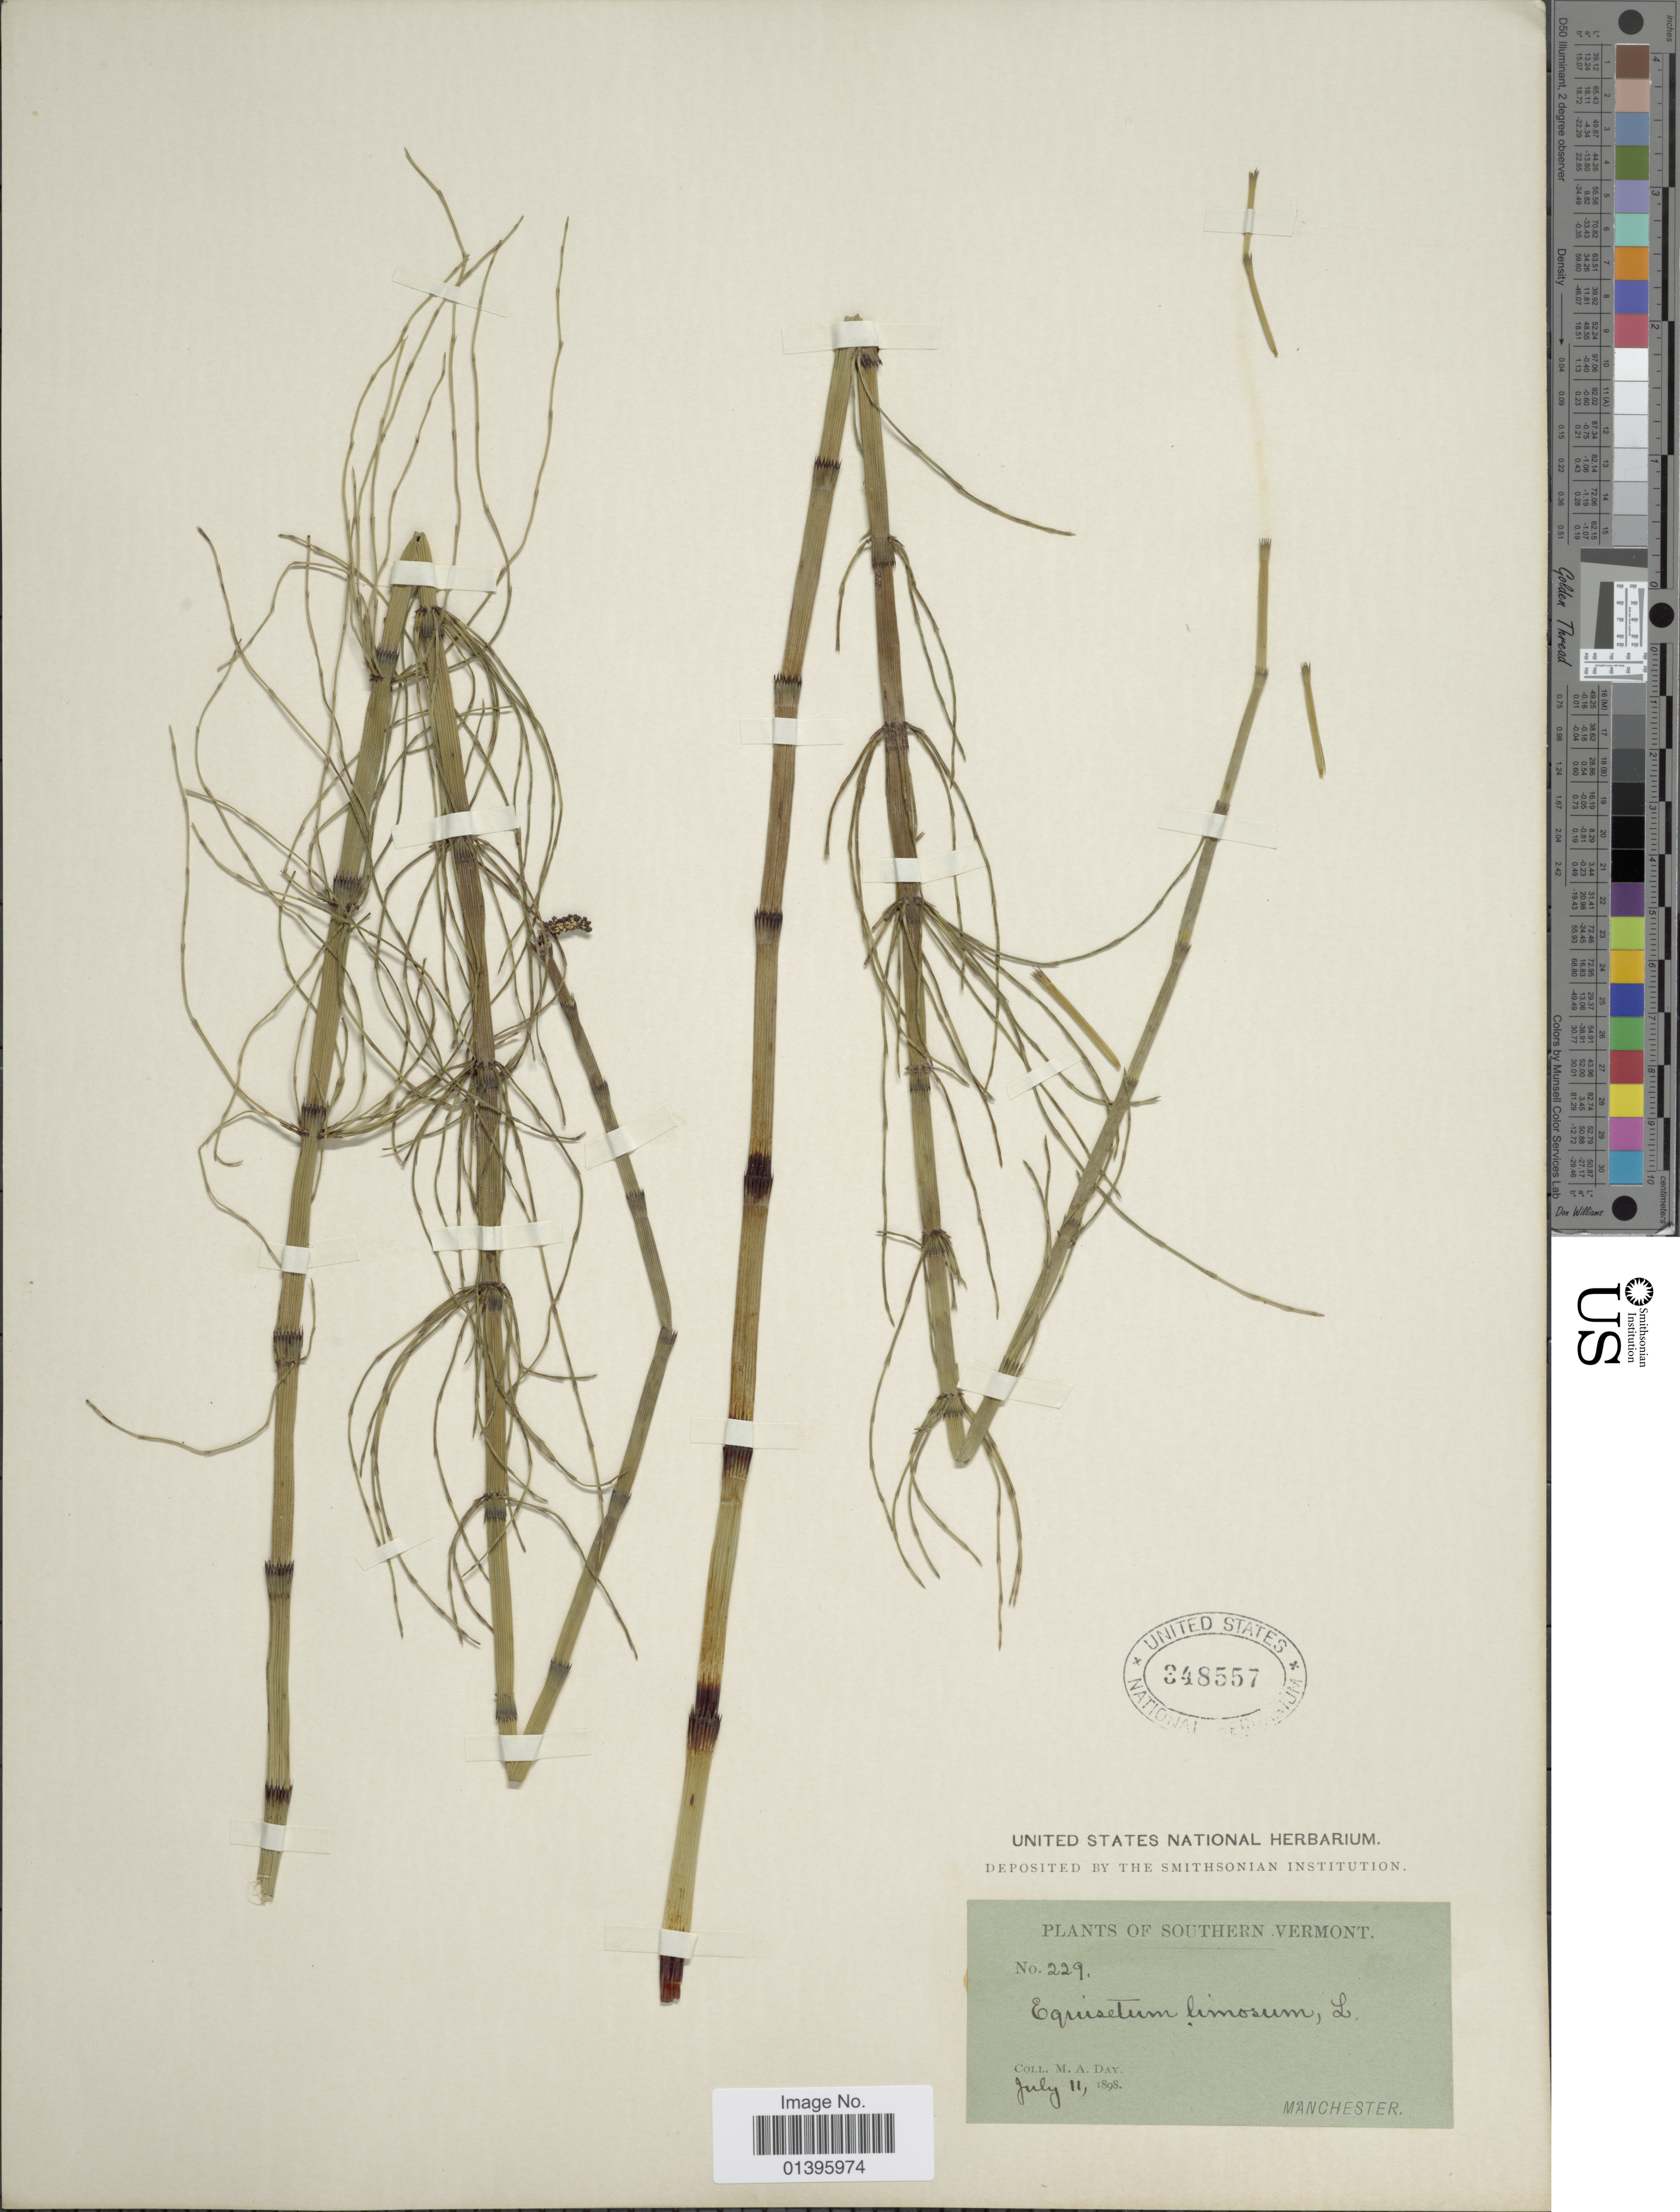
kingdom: Plantae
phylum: Tracheophyta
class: Polypodiopsida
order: Equisetales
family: Equisetaceae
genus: Equisetum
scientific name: Equisetum fluviatile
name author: L.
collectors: M. Day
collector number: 229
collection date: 1898-07-11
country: United States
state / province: Vermont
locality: Southern Vermont. Manchester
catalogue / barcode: US 348557